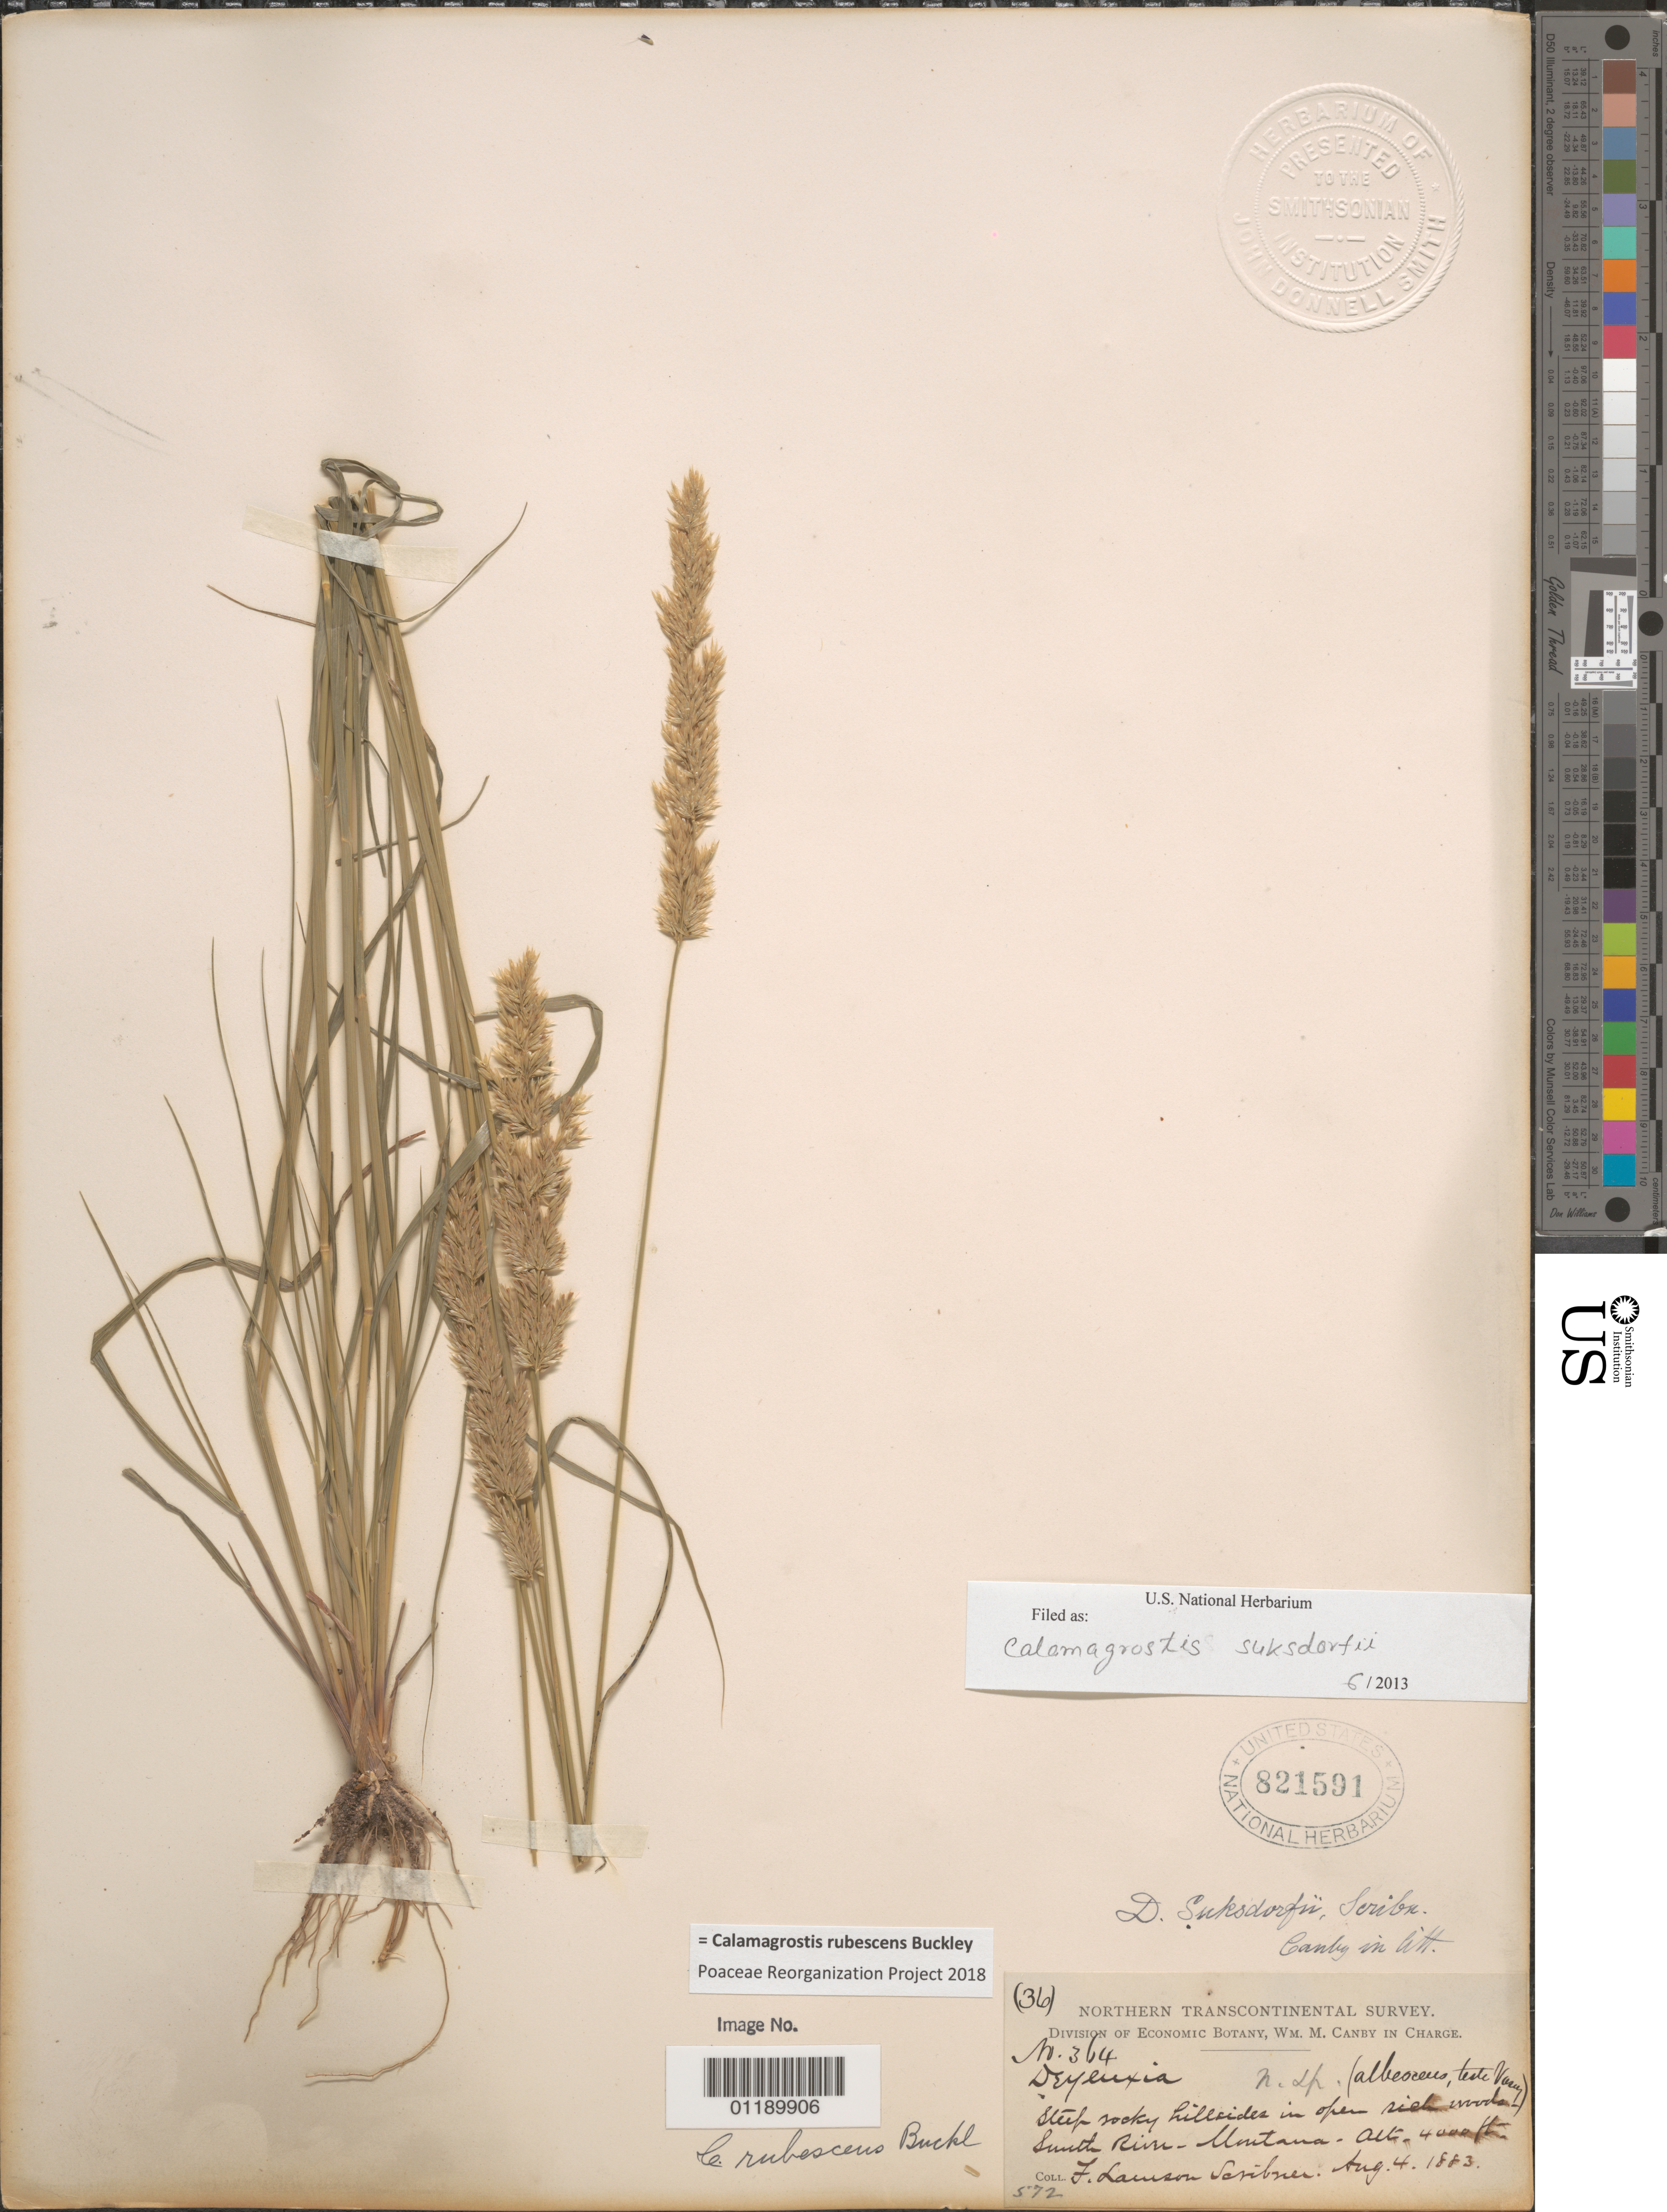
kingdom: Plantae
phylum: Tracheophyta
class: Liliopsida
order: Poales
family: Poaceae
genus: Calamagrostis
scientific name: Calamagrostis rubescens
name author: Buckley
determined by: Poaceae Reorganization Project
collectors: F. L. Scribner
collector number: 364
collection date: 1883-08-04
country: United States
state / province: Montana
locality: Smith River.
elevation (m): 1219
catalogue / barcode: US 821591